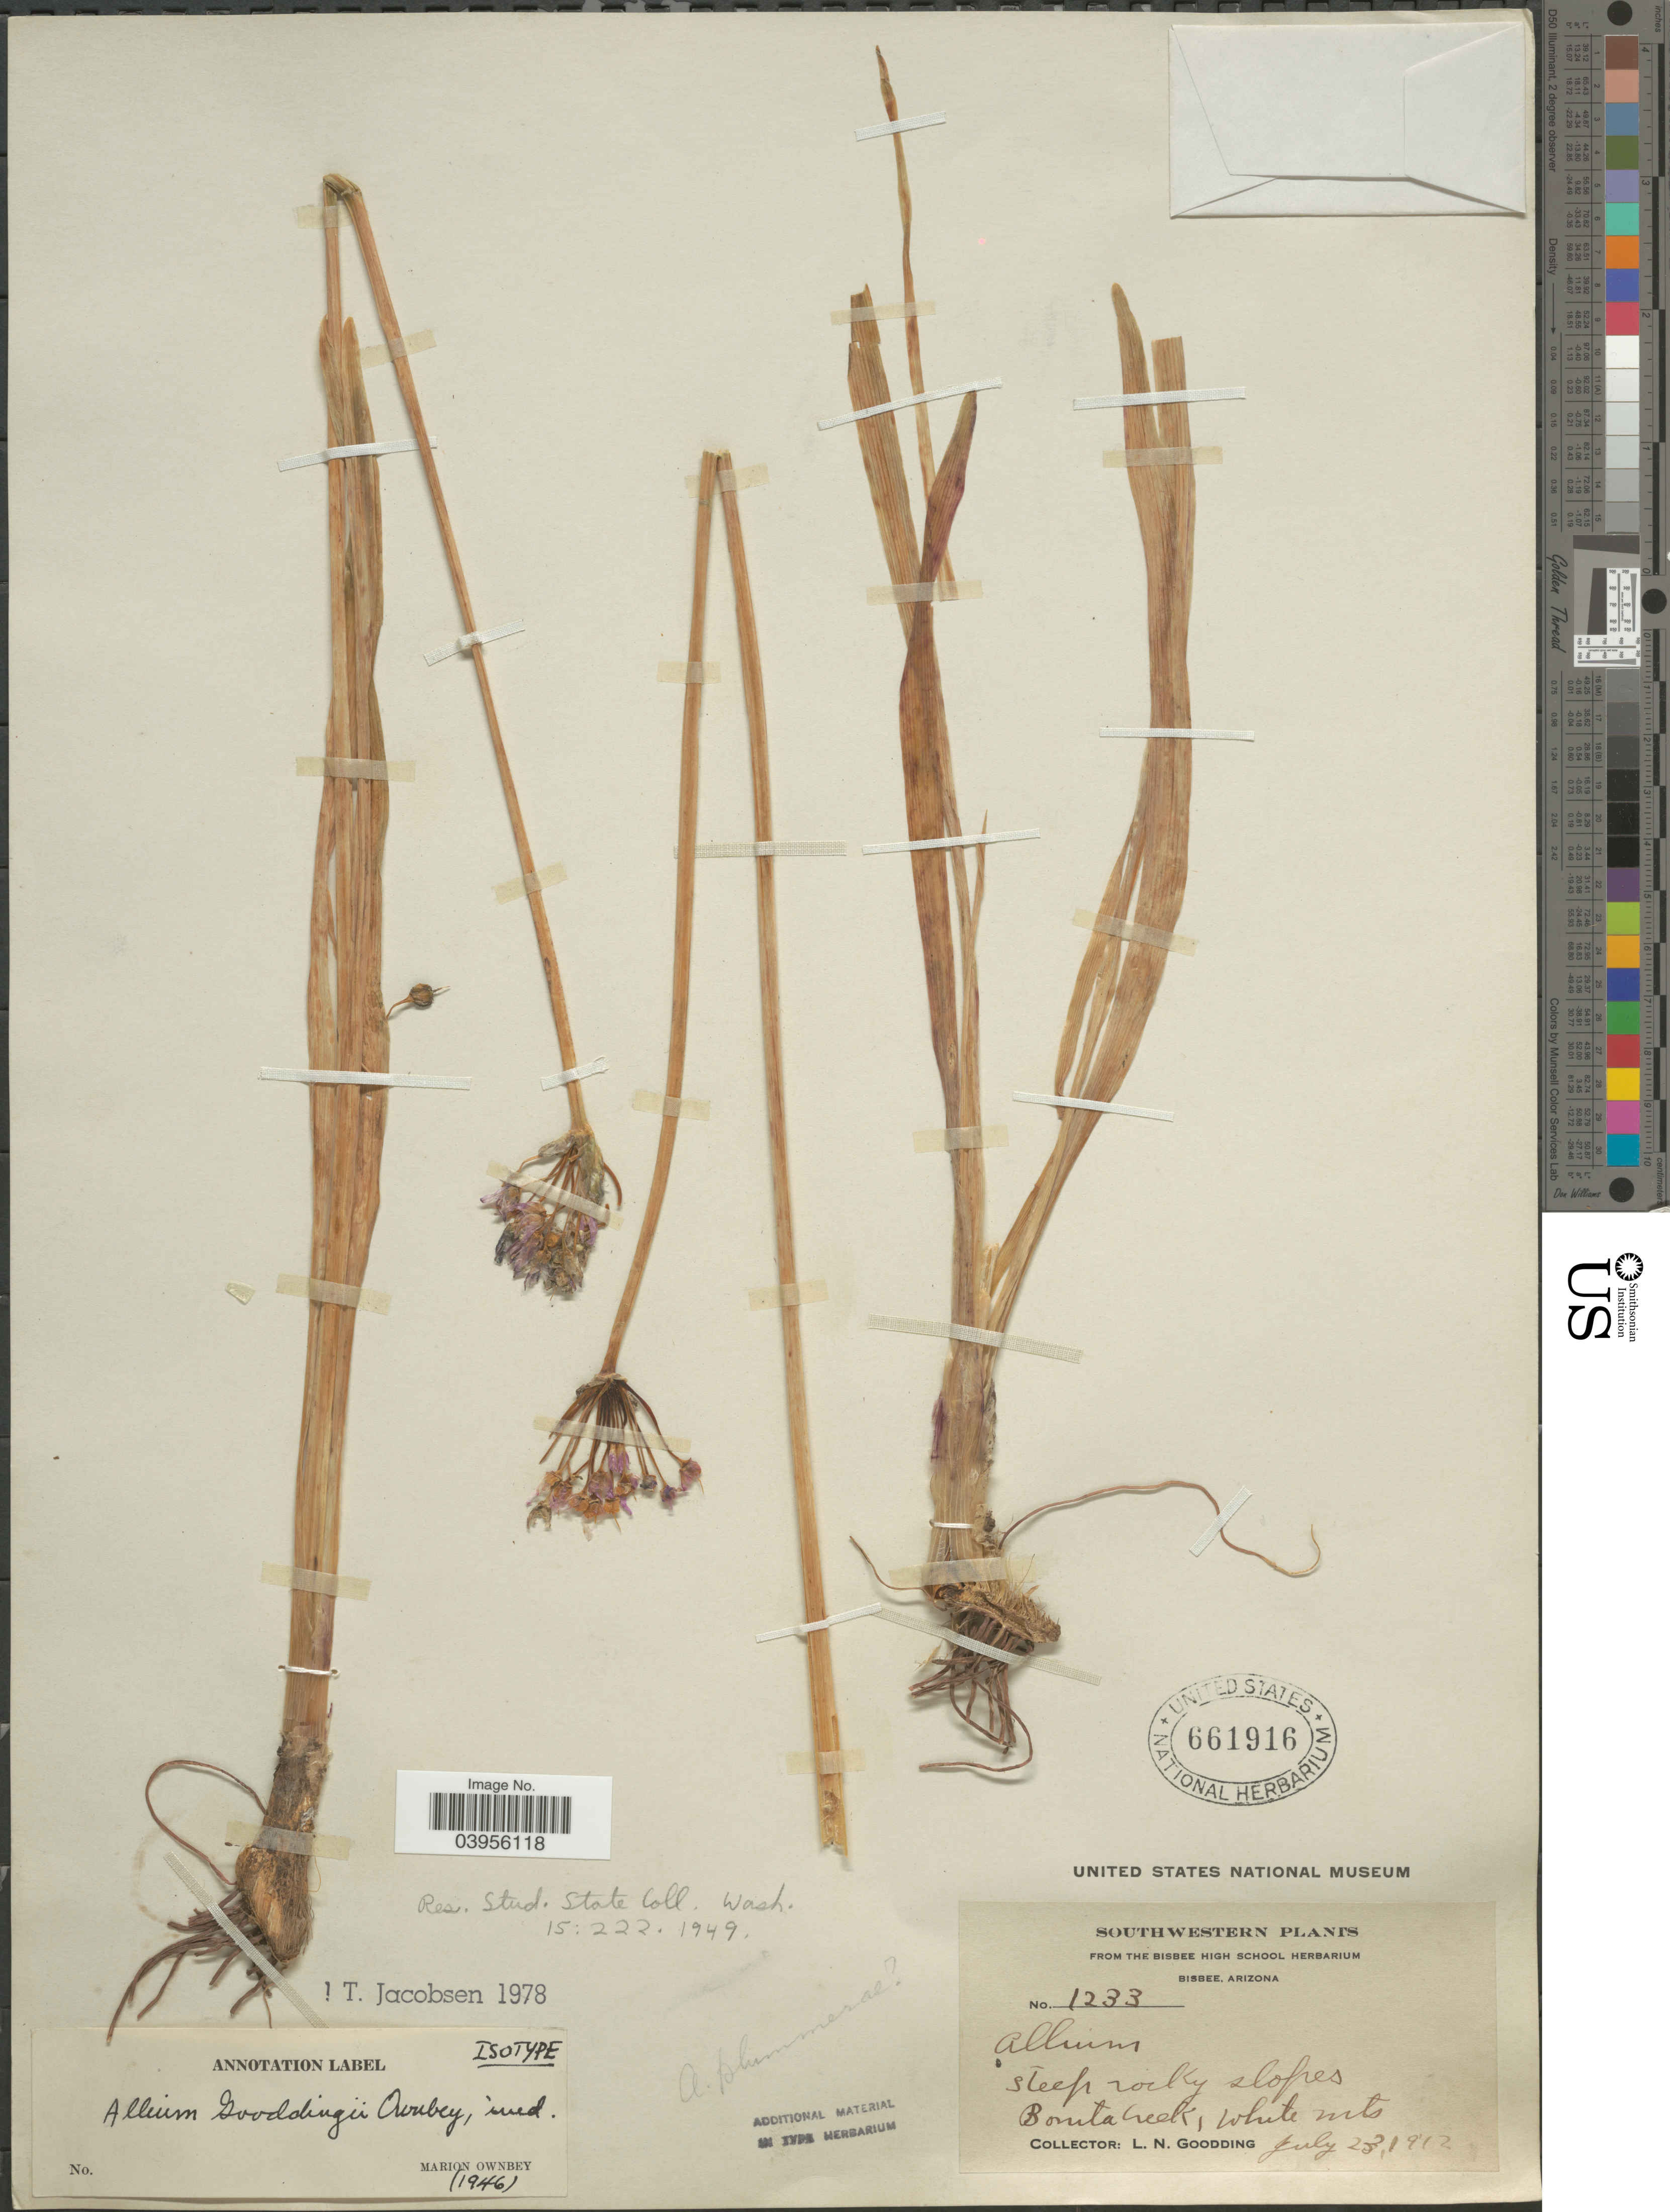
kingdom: Plantae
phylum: Tracheophyta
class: Liliopsida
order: Asparagales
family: Amaryllidaceae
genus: Allium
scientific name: Allium gooddingii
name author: Ownbey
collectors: L. N. Goodding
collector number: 1233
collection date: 1912-07-23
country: United States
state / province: Arizona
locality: Southwestern. Steep rocky slopes. Bonita Creek, White Mts.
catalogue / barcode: US 661916